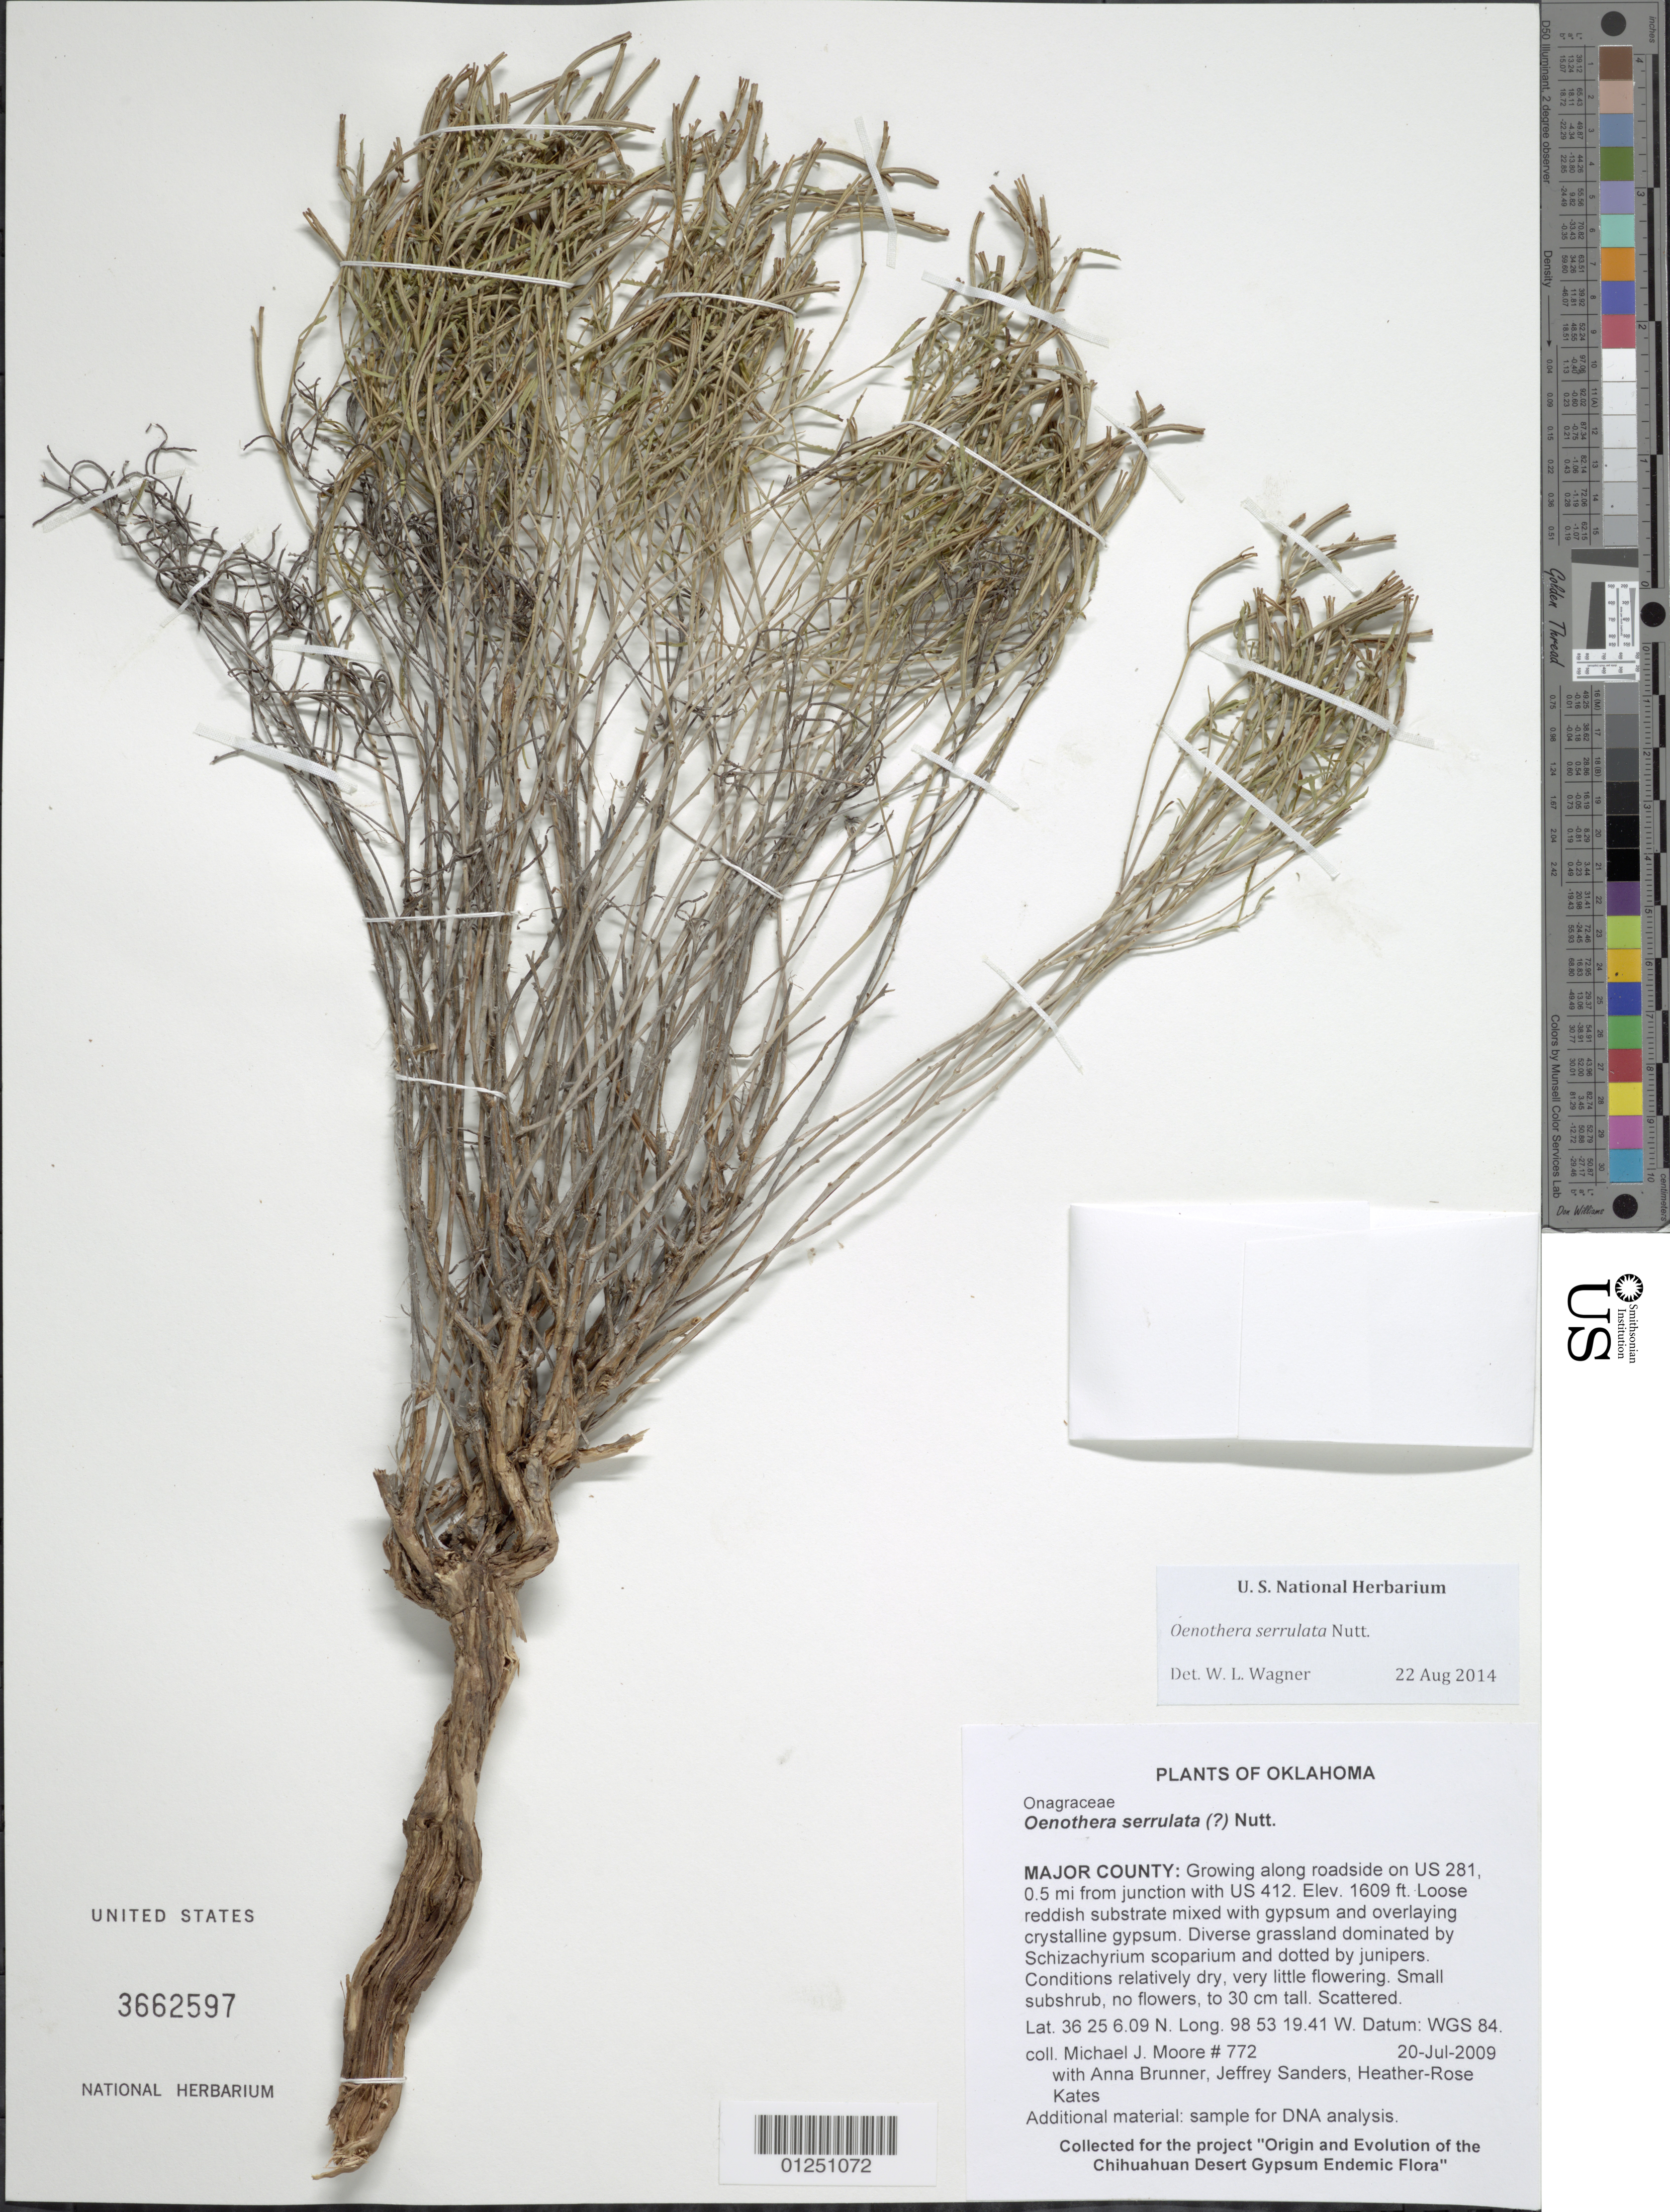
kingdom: Plantae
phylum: Tracheophyta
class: Magnoliopsida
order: Myrtales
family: Onagraceae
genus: Oenothera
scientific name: Oenothera serrulata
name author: Nutt.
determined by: Wagner, W. L., (BOT), Smithsonian Institution - National Museum of Natural History (UNITED STATES)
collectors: M. J. Moore, A. Brunner, J. Sanders & H.-R. Kates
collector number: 772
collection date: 2005-07-19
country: United States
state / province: Oklahoma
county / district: Major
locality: Growing along roadside on US 281, 0.5 mi from junction with US 412.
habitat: Loose reddish substrate mixed with gypsum and overlaying crystalline gypsum. Diverse grassland dominated by Schizachyrium scoparium and dotted by junipers. Conditions relatively dry, very little flowering.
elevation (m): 490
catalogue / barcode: US 3662597